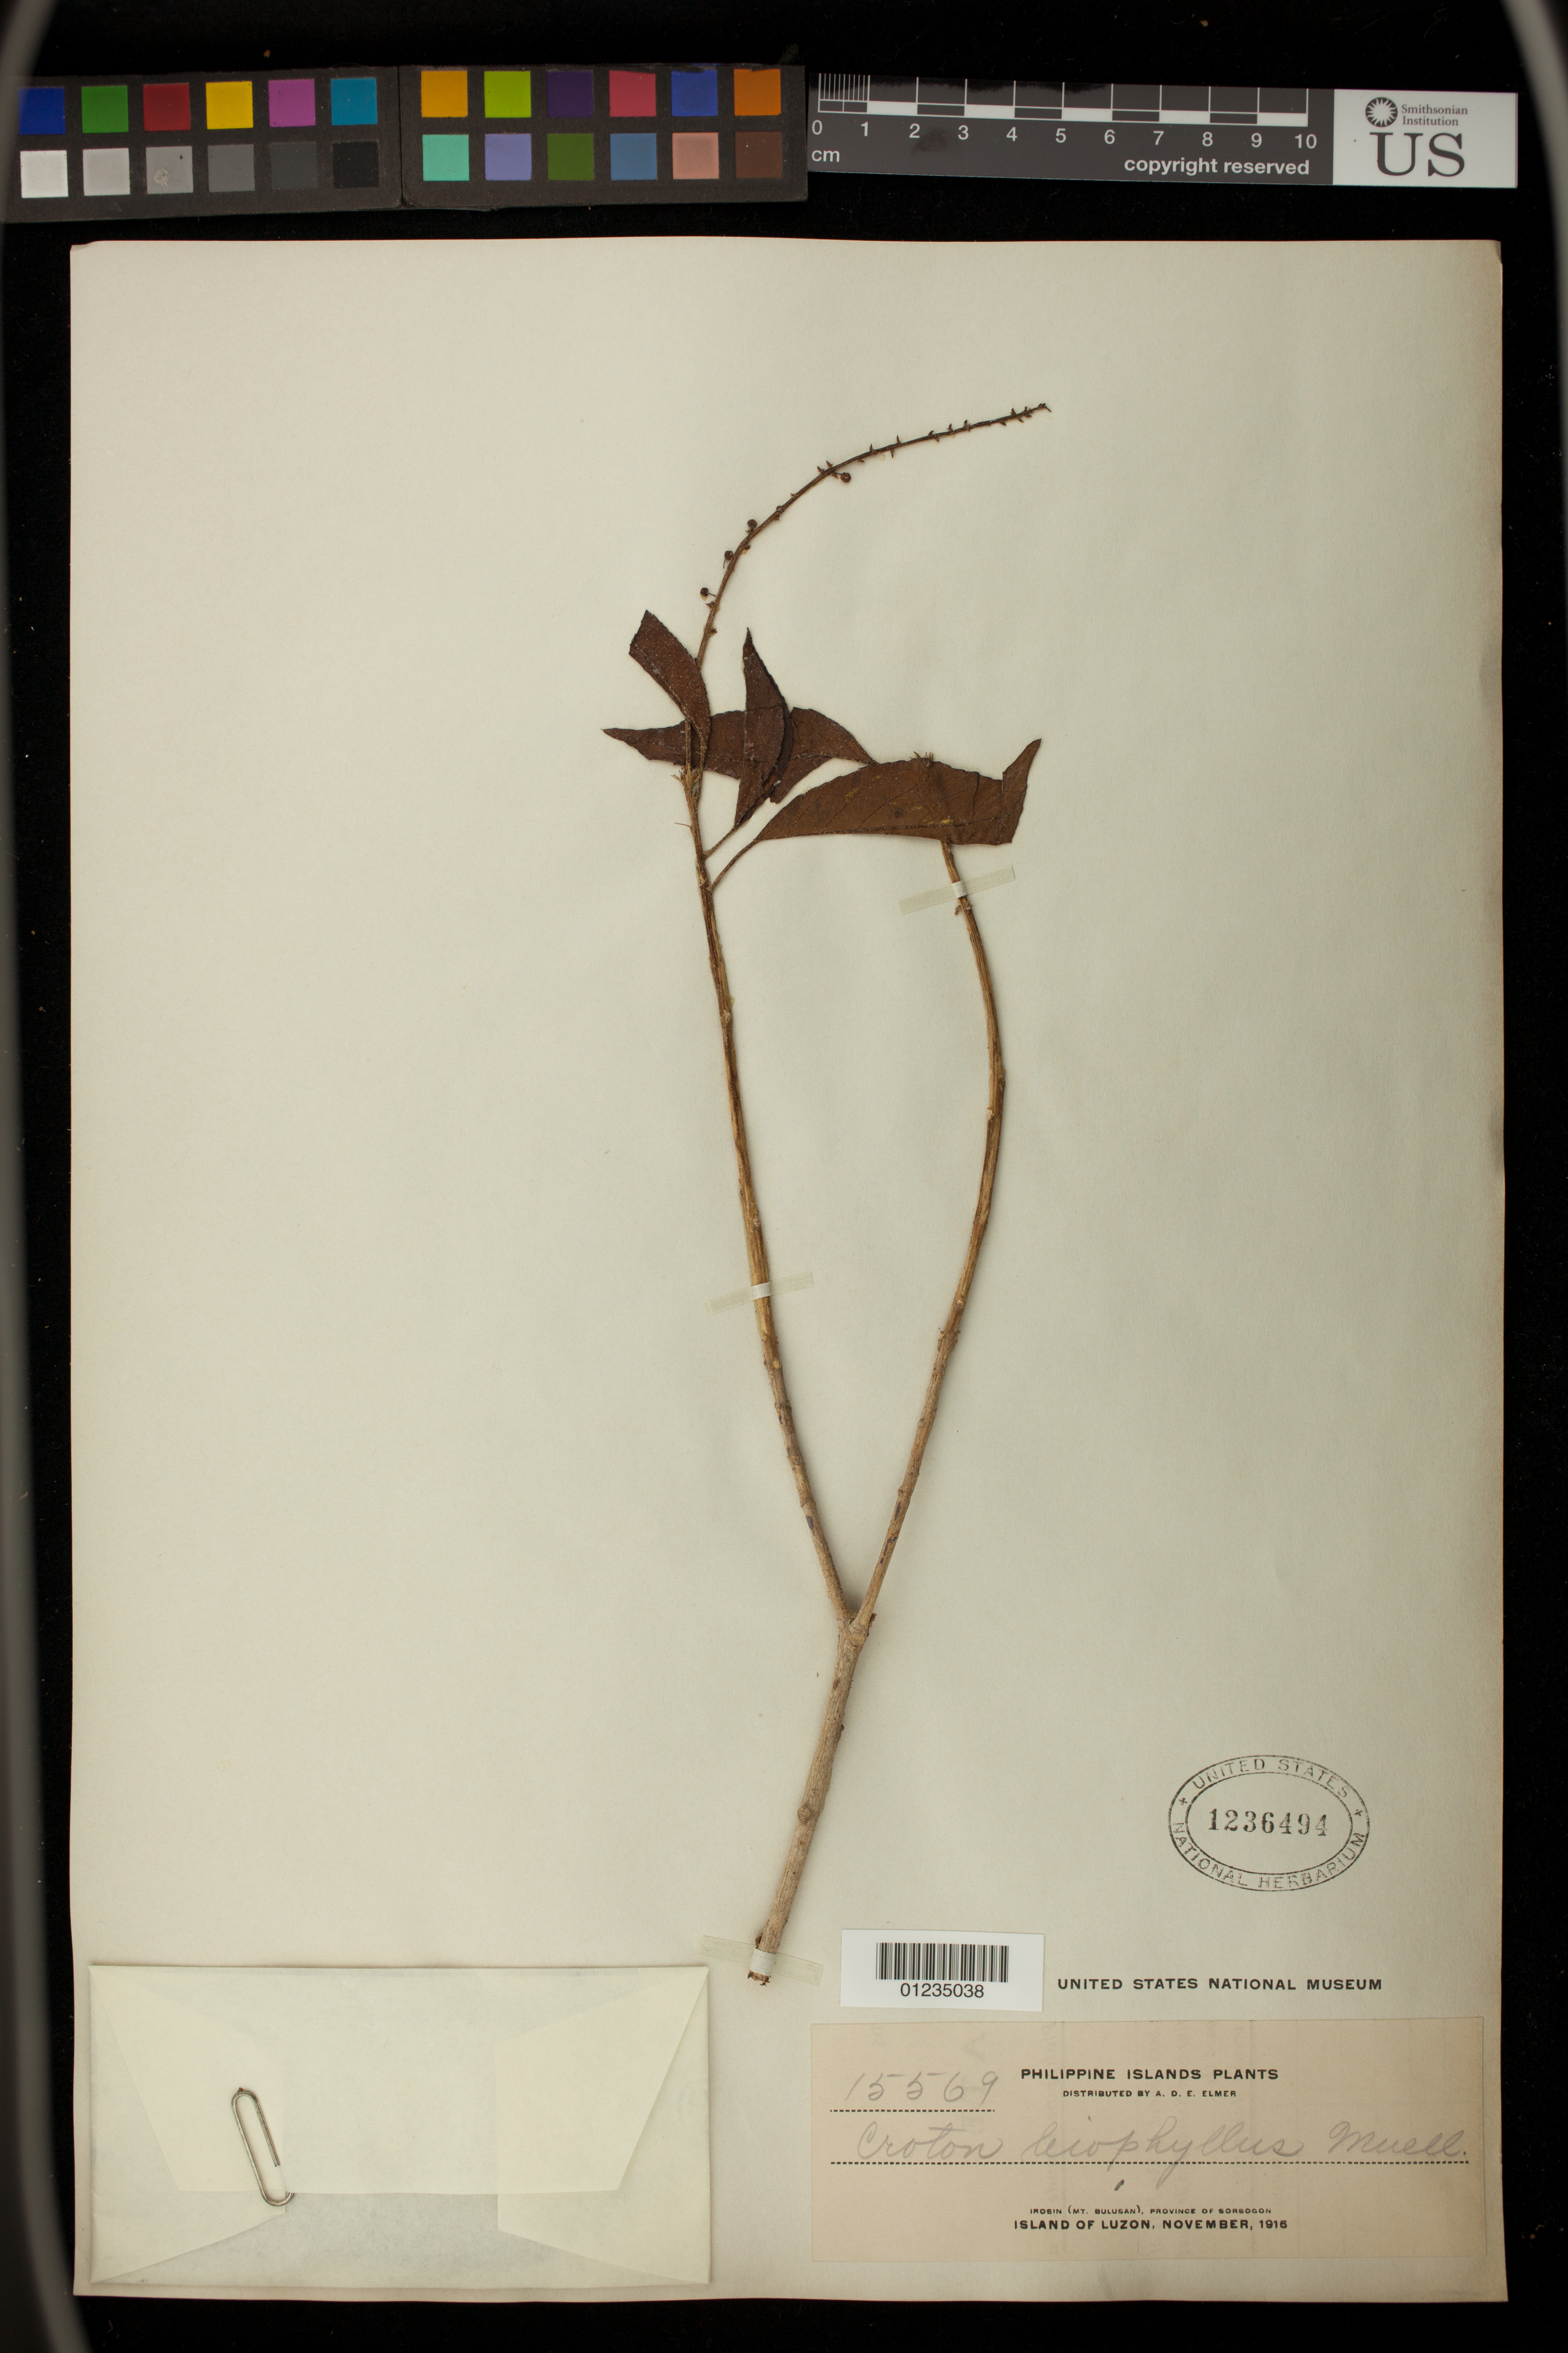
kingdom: Plantae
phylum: Tracheophyta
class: Magnoliopsida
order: Malpighiales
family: Euphorbiaceae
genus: Croton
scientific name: Croton leiophyllus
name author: Müll. Arg.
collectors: A. D. E. Elmer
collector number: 15569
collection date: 1915-11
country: Philippines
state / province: Bicol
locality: Irosin (Mt. Bulusan), Island of Luzon, Sorsogon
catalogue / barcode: US 1236494